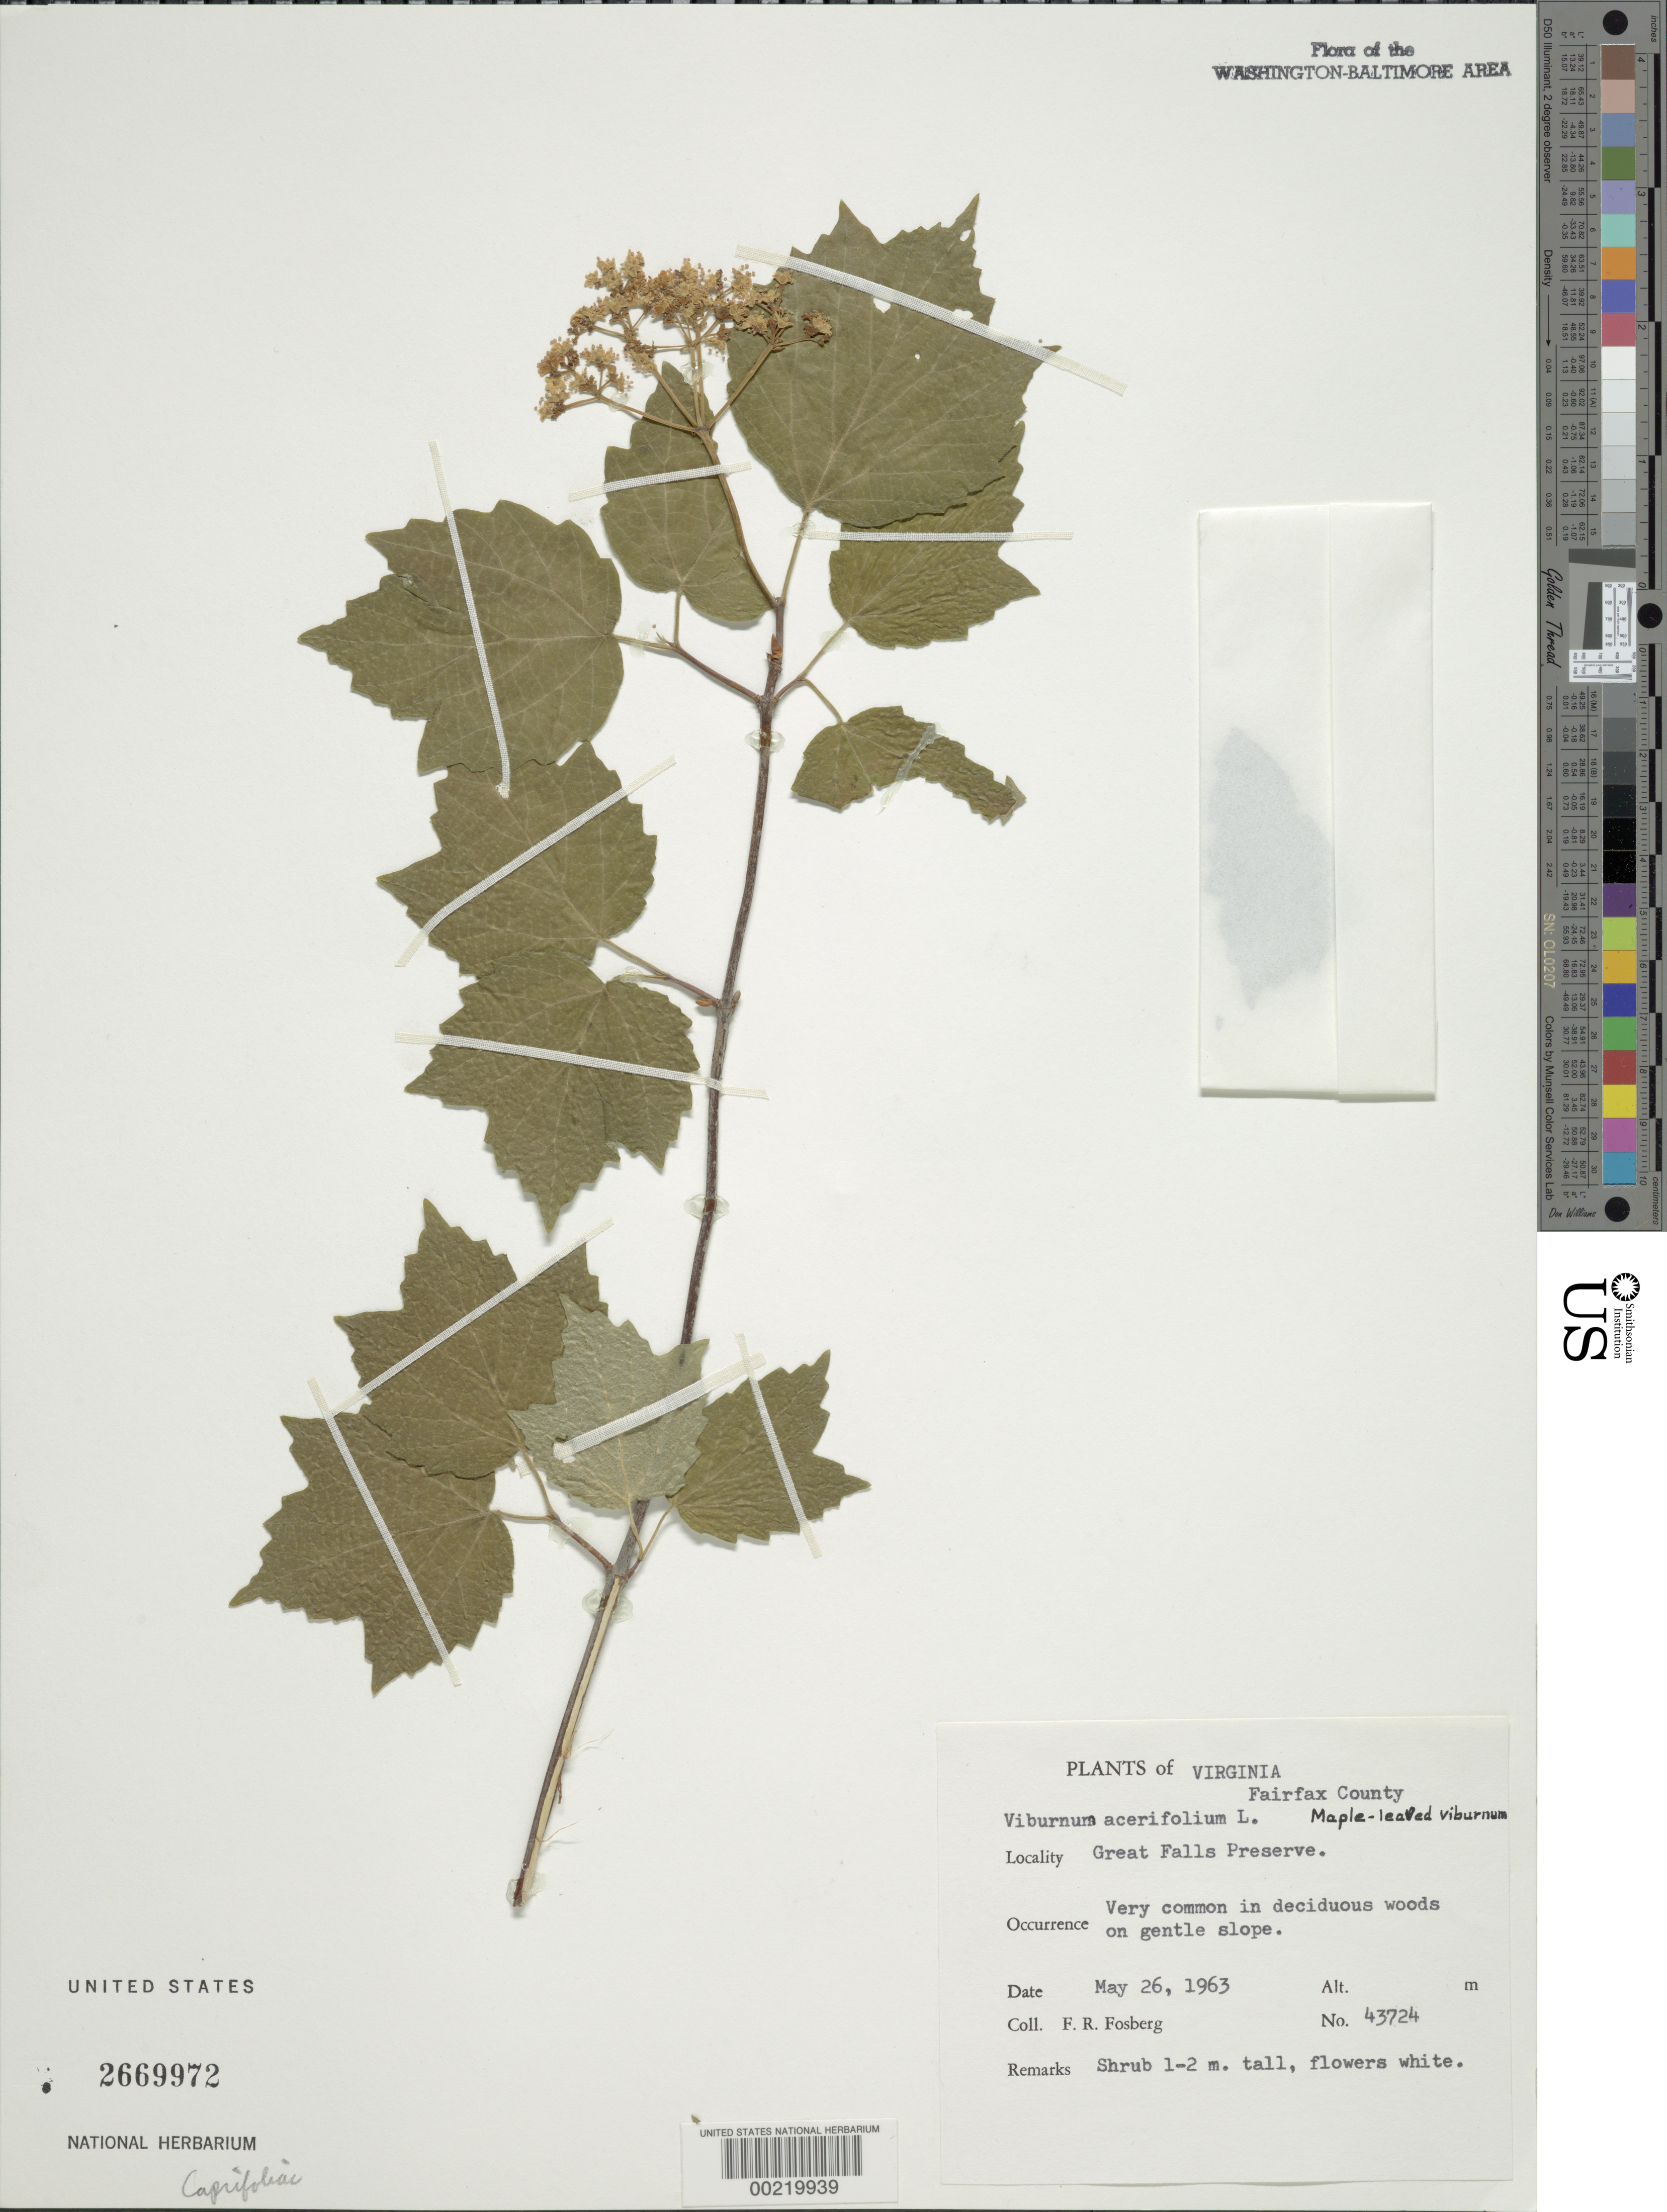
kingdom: Plantae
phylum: Tracheophyta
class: Magnoliopsida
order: Dipsacales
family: Viburnaceae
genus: Viburnum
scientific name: Viburnum acerifolium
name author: L.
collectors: F. R. Fosberg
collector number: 43724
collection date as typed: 26 May 1963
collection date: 1963-05-26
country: United States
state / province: Virginia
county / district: Fairfax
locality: Great Falls Preserve C. & O. Canal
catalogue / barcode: US 2669972